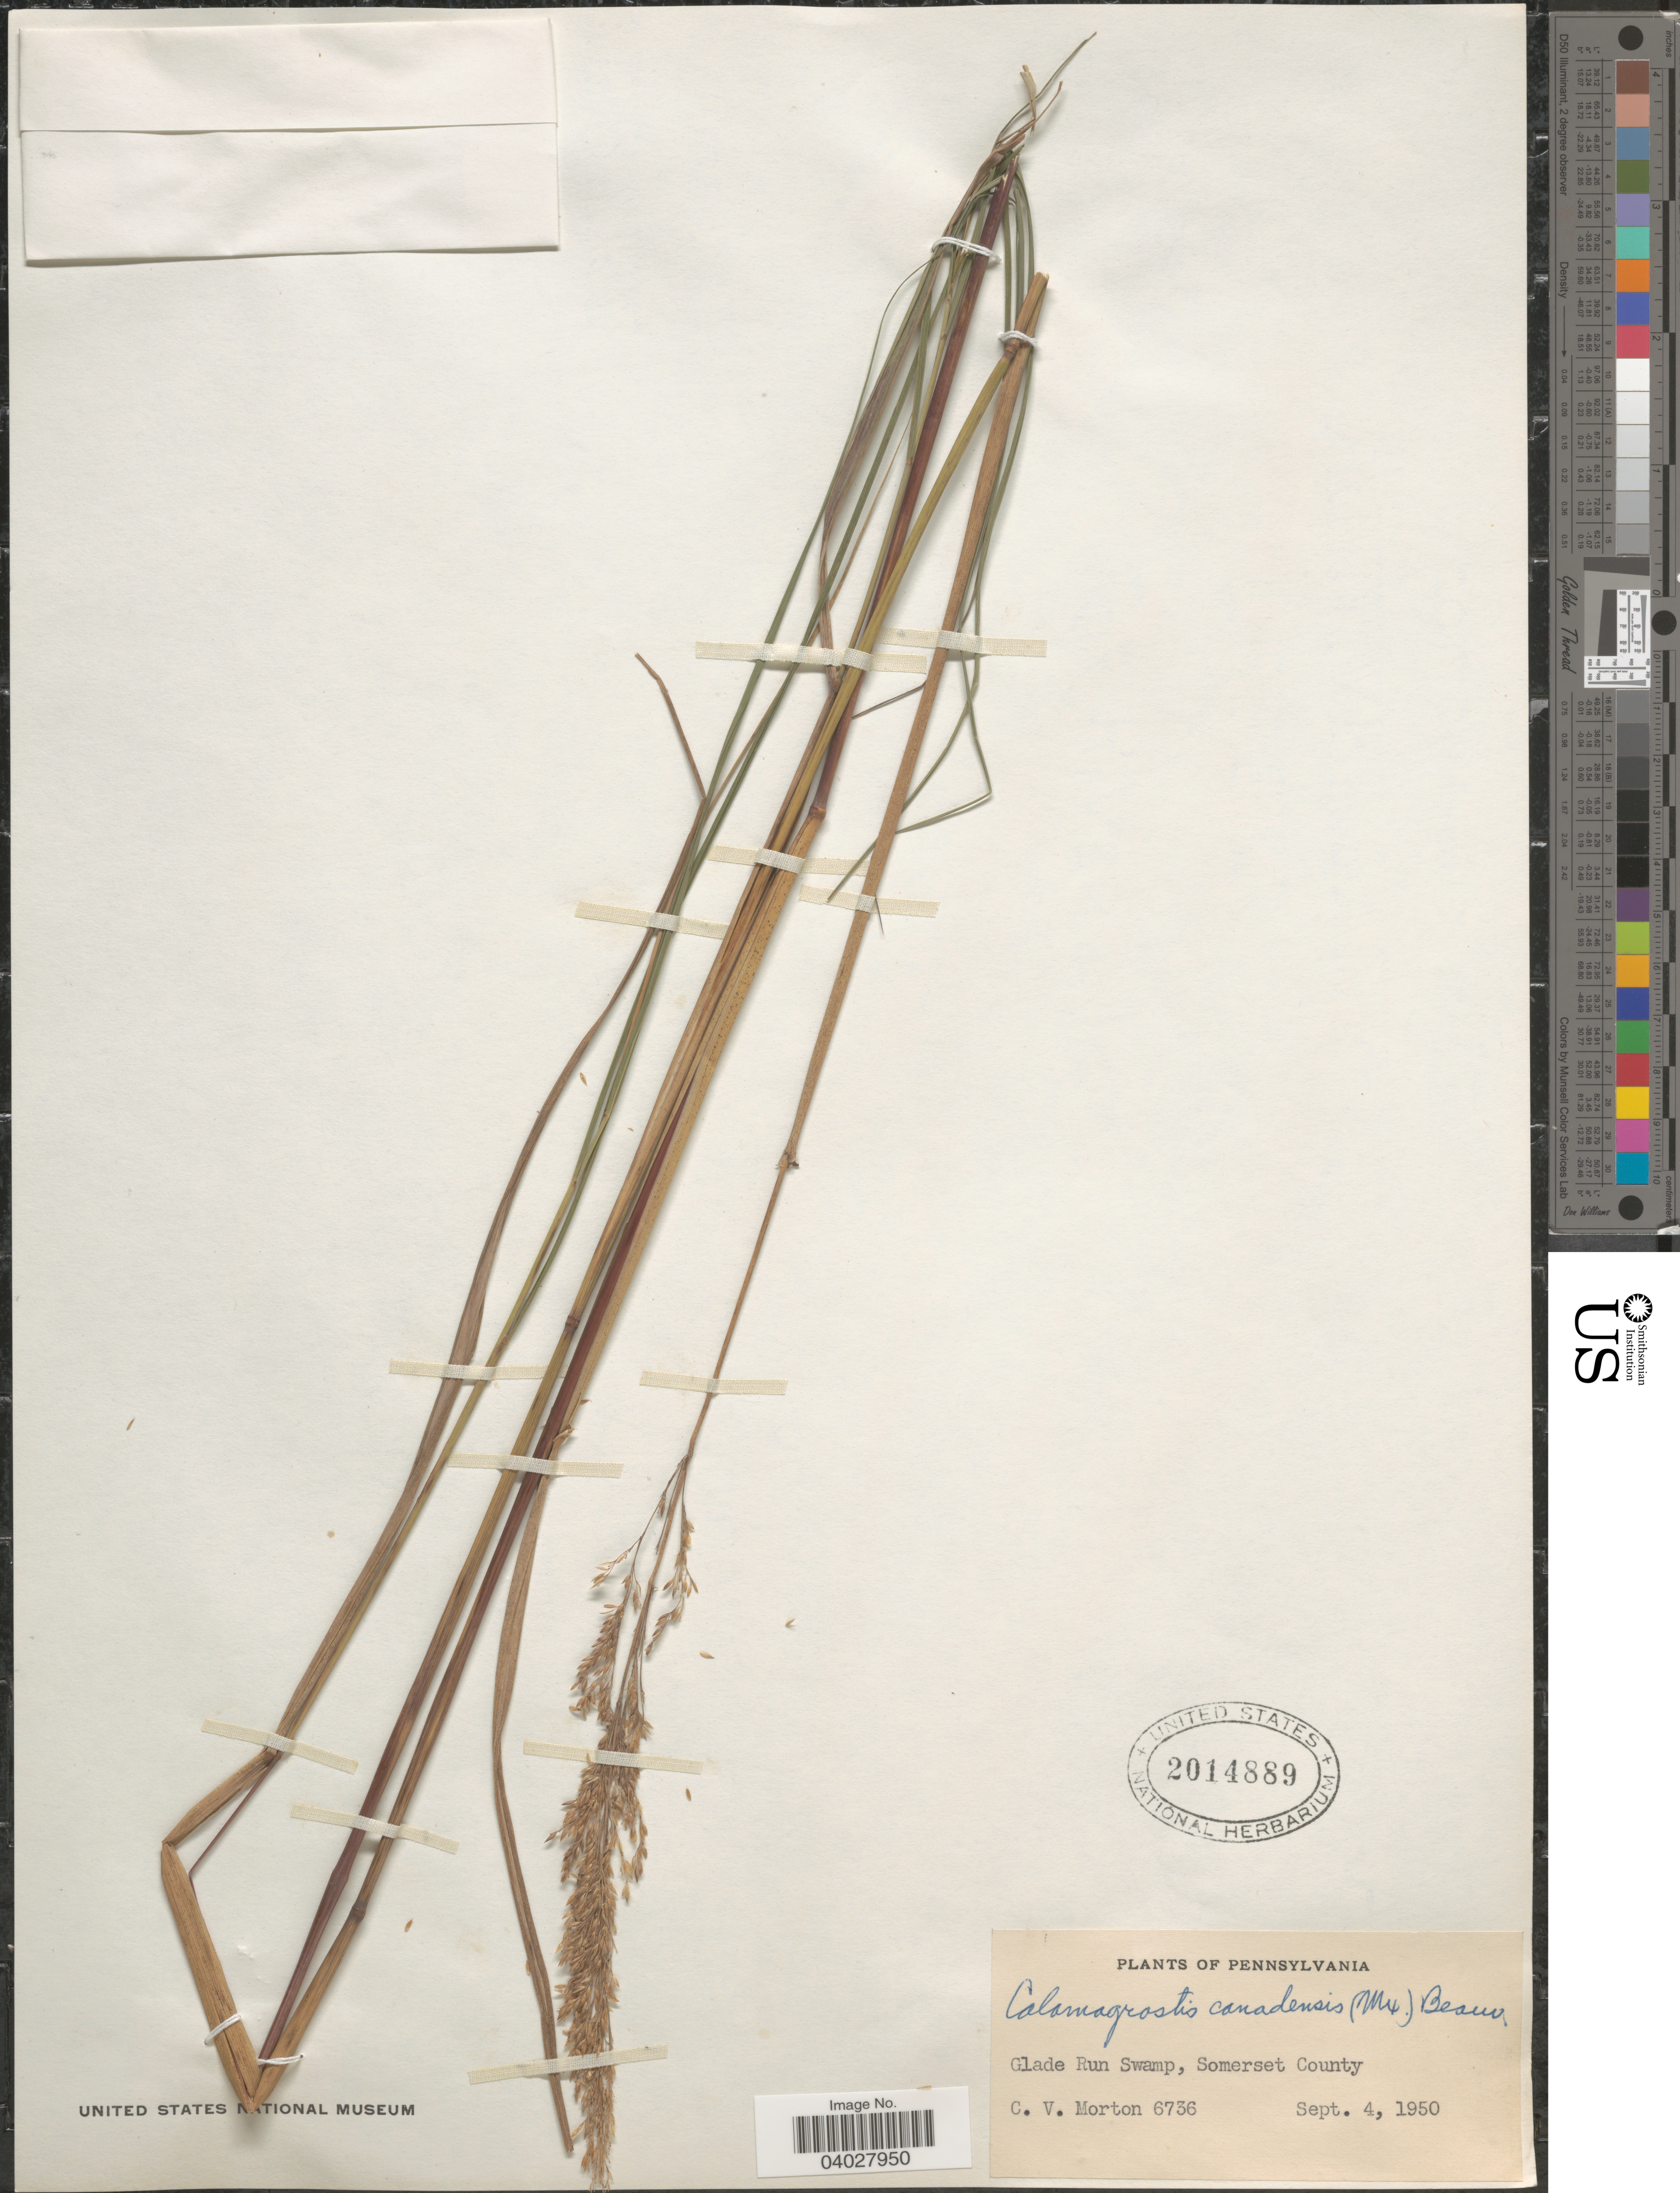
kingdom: Plantae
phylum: Tracheophyta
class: Liliopsida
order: Poales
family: Poaceae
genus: Calamagrostis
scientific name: Calamagrostis canadensis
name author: (Michx.) P. Beauv.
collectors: C. V. Morton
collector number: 6736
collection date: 1950-09-04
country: United States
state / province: Pennsylvania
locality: Glade Run Swamp, Somerset County.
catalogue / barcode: US 2014889